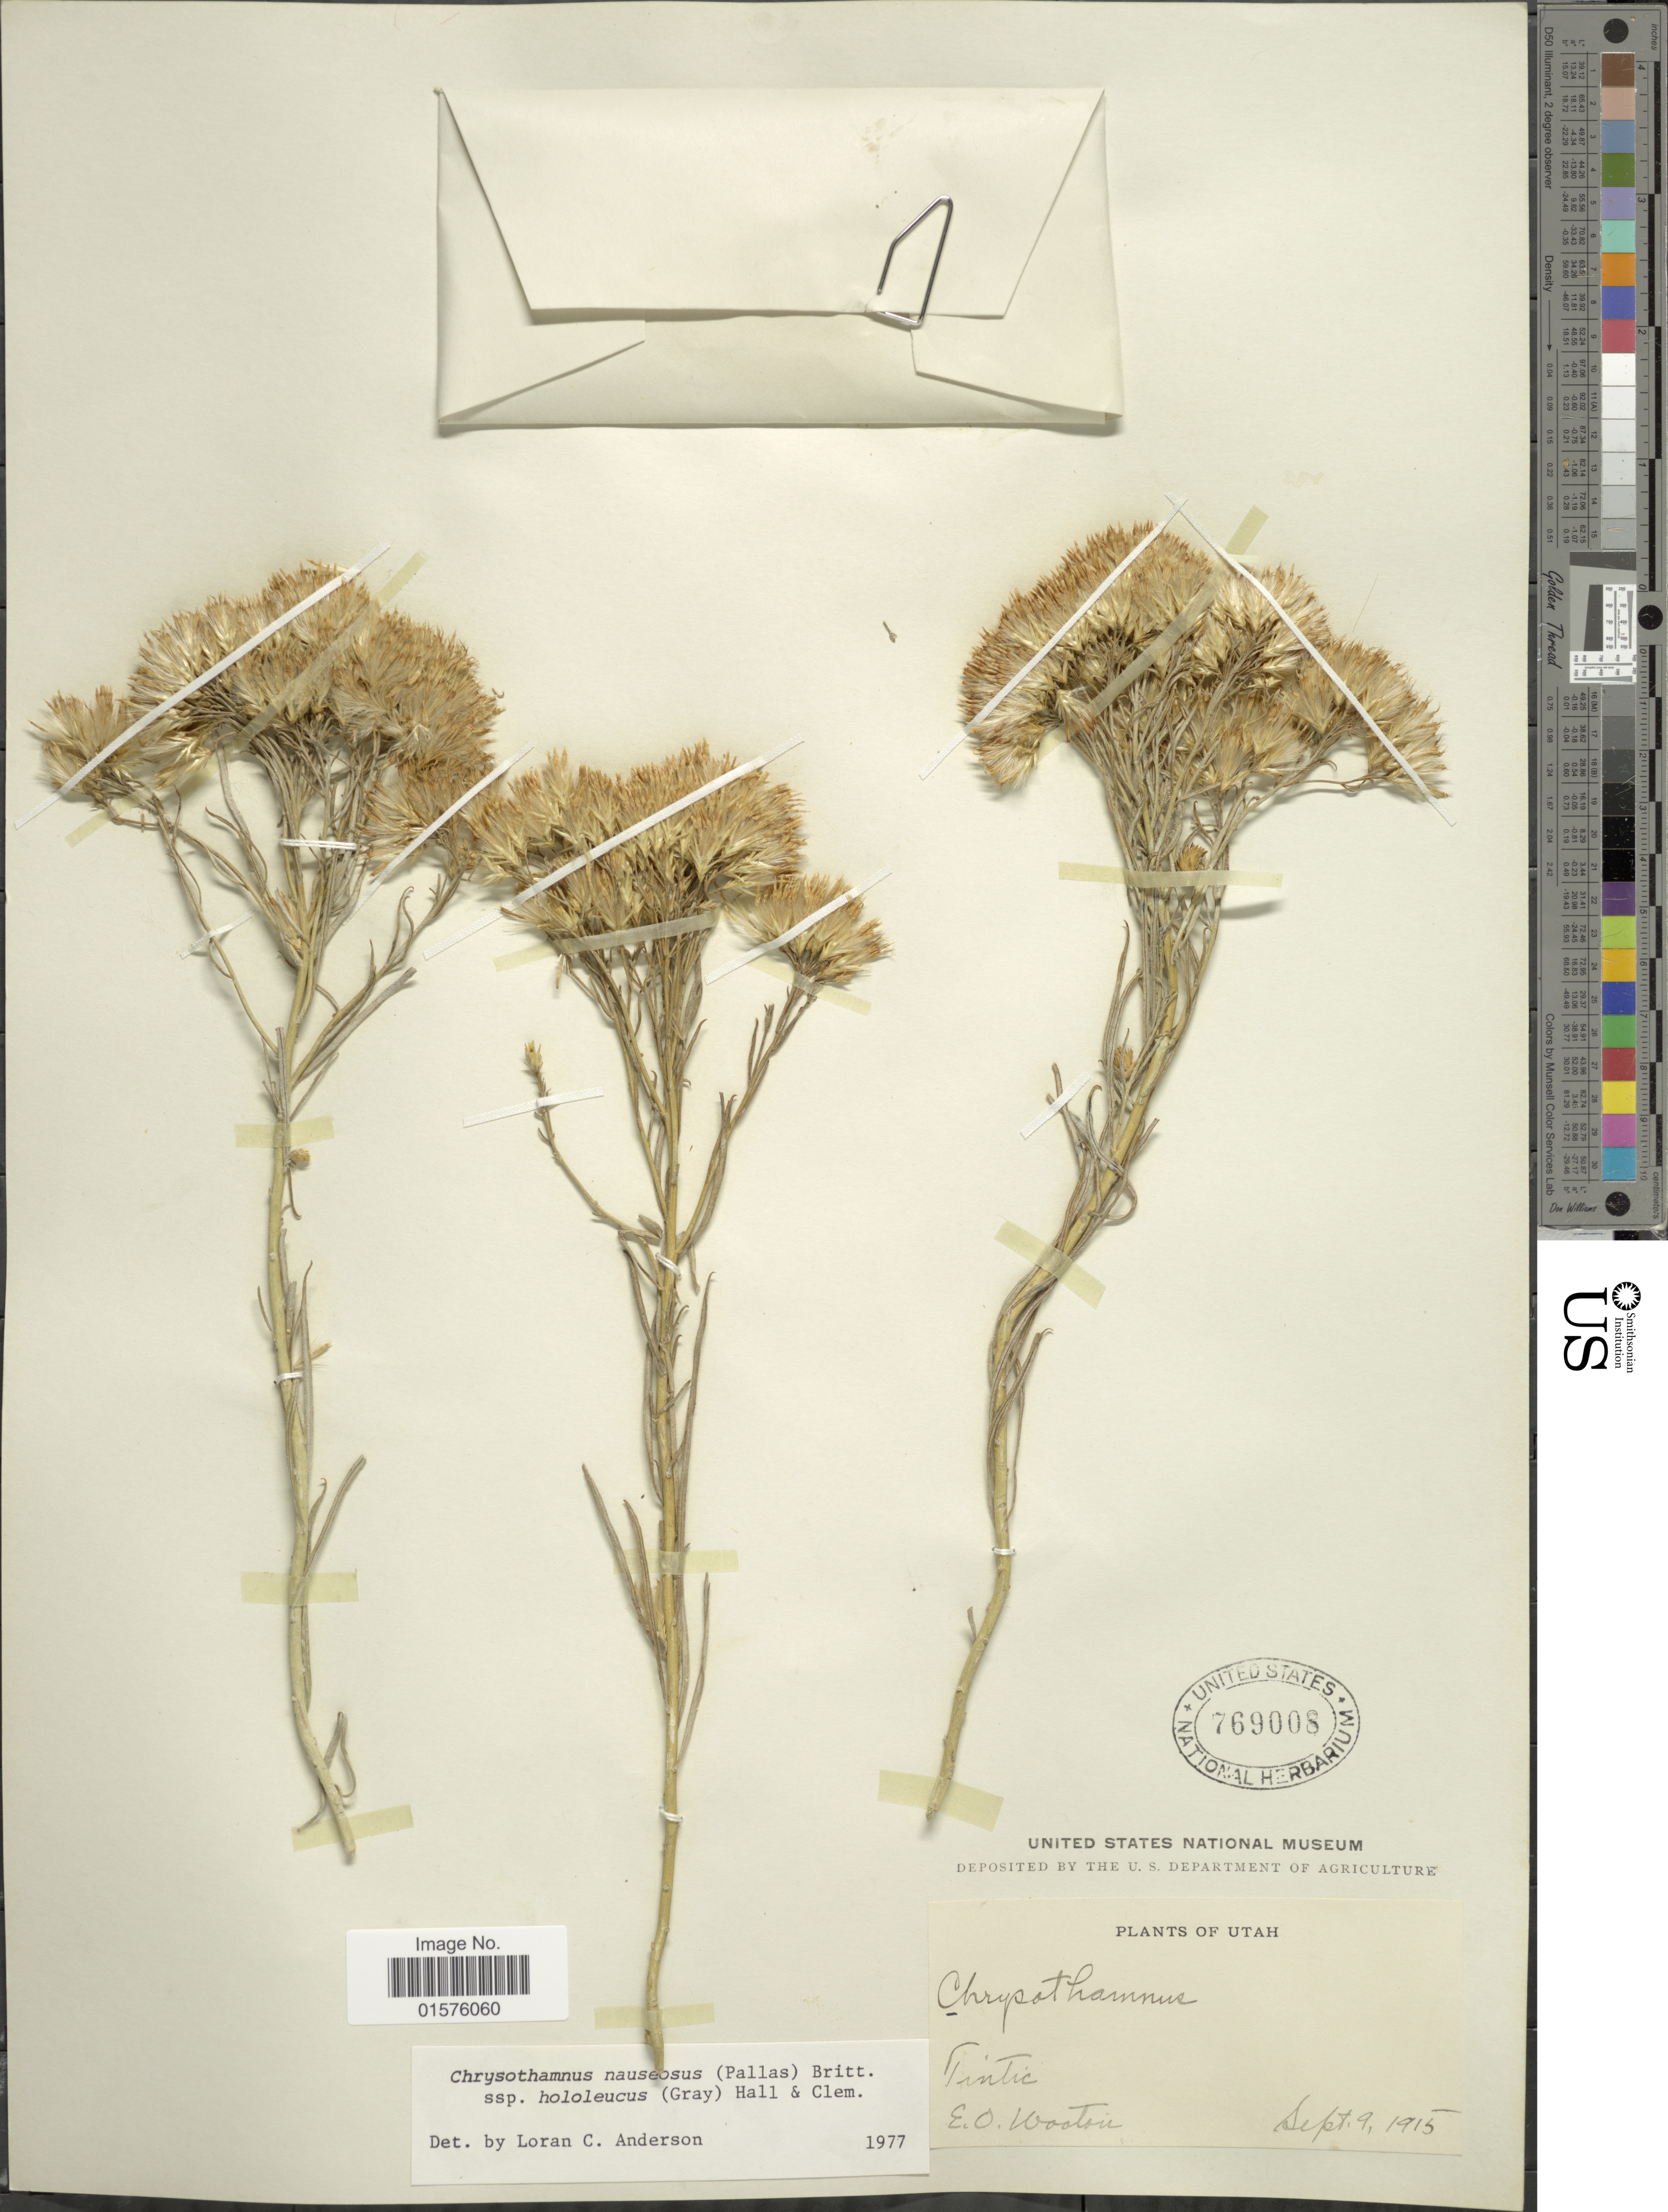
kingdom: Plantae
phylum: Tracheophyta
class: Magnoliopsida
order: Asterales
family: Asteraceae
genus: Ericameria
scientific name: Ericameria nauseosa var. hololeuca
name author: (A. Gray) G.L. Nesom & G.I. Baird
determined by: Urbatsch, Lowell E., Curator (LSU), Louisiana State University (UNITED STATES)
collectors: E. O. Wooton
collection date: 1915-09-09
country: United States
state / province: Utah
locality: Tintic.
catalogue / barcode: US 769008